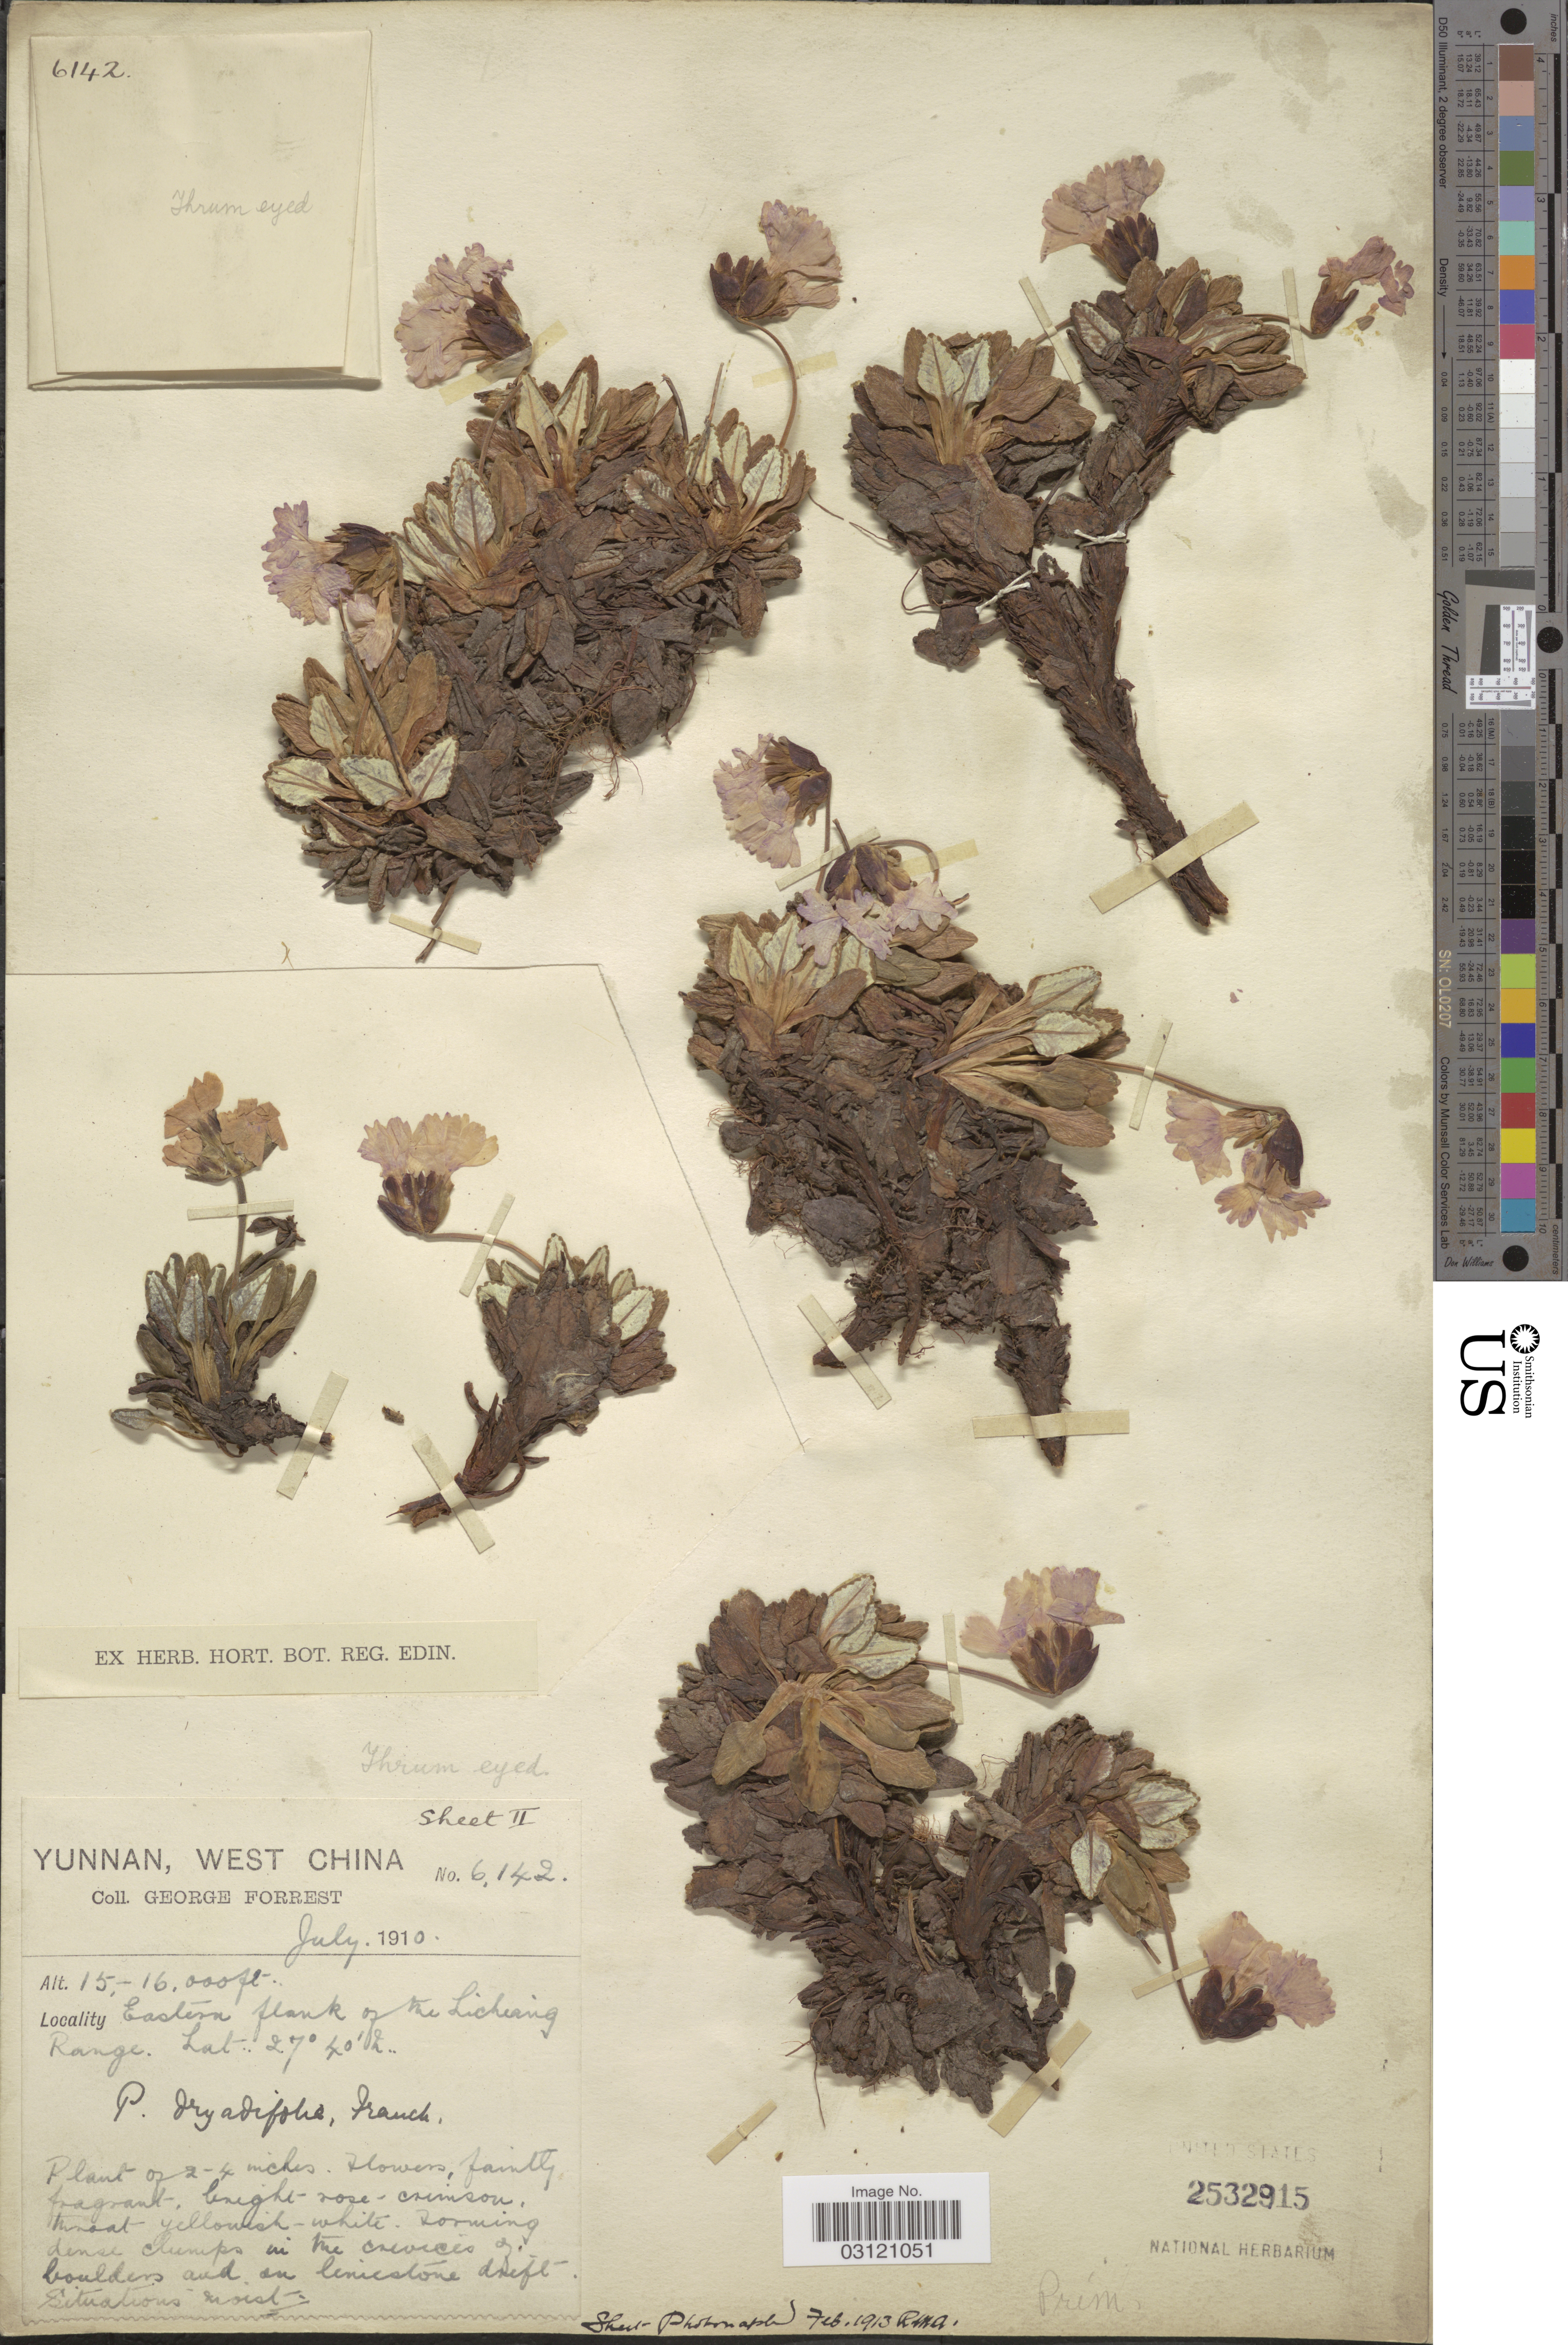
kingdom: Plantae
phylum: Tracheophyta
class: Magnoliopsida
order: Ericales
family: Primulaceae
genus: Primula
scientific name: Primula dryadifolia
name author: Franch.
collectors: G. Forrest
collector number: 6142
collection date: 1910-07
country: China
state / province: Yunnan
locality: West China. Eastern flank of the Lichiang Range.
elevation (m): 4572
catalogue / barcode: US 2532915